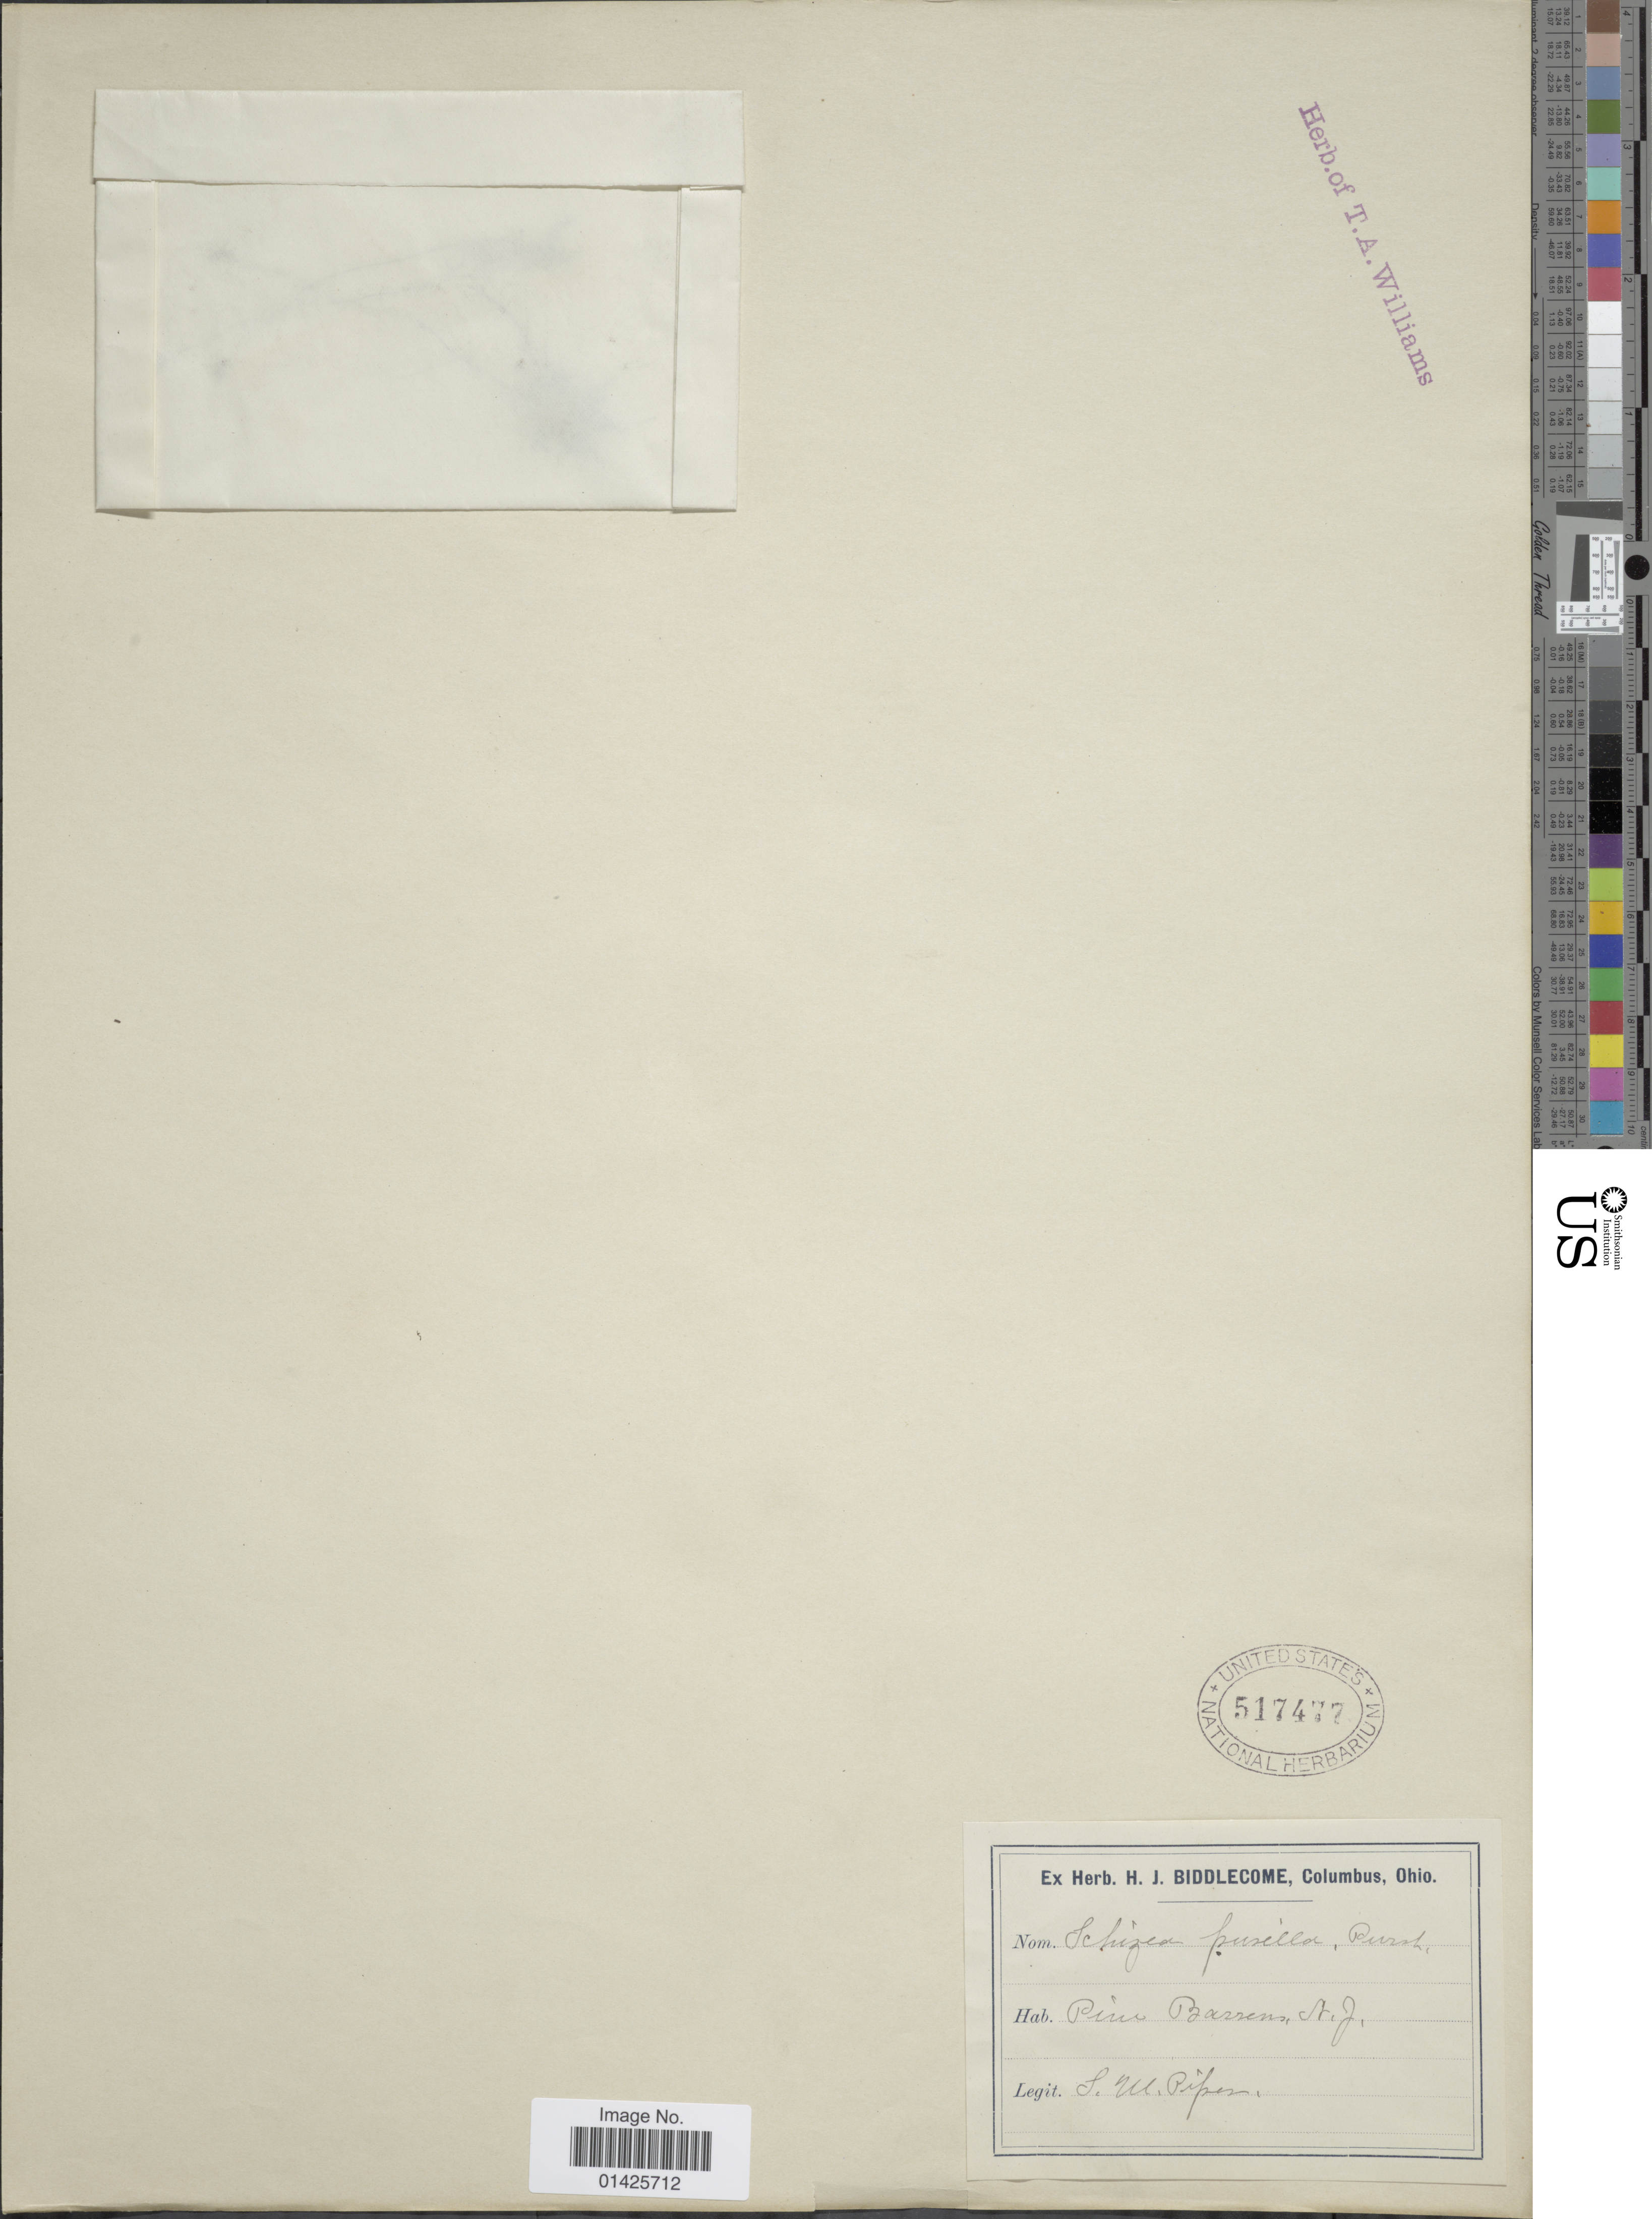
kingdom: Plantae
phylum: Tracheophyta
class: Polypodiopsida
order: Schizaeales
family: Schizaeaceae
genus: Schizaea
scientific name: Schizaea pusilla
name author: Pursh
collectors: S. Pifer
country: United States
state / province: New Jersey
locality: Pine Barrens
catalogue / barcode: US 517477